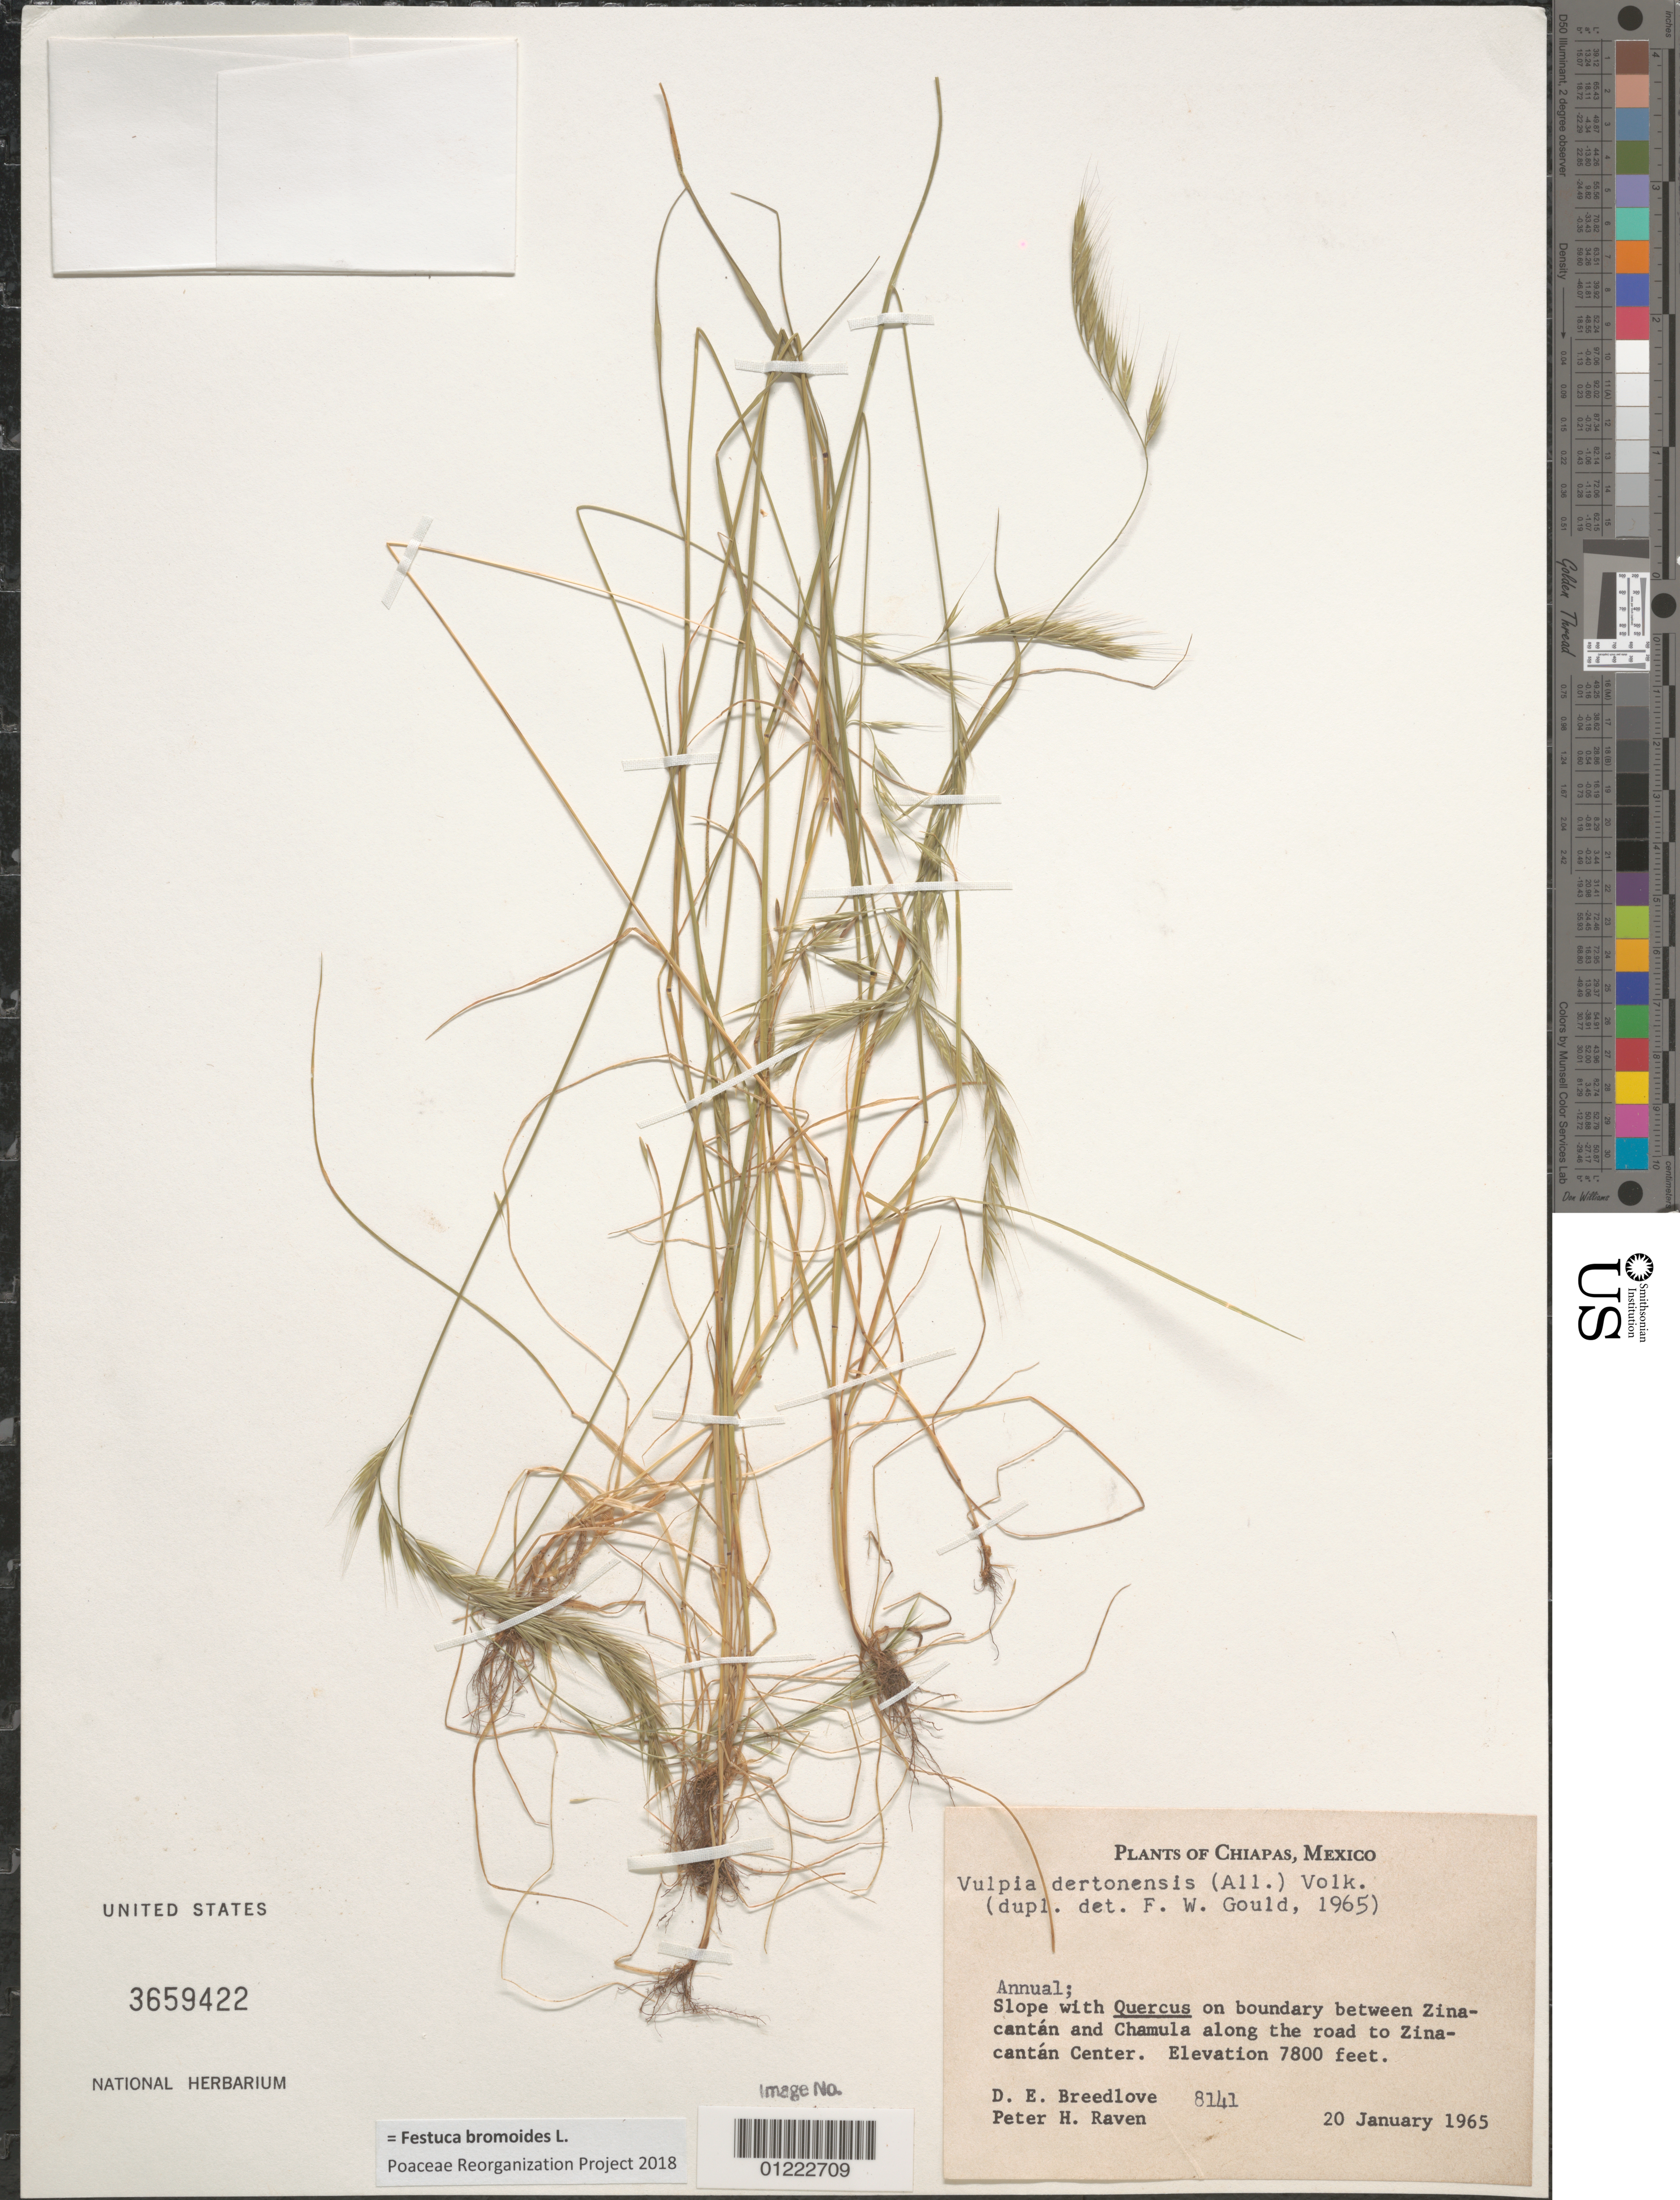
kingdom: Plantae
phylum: Tracheophyta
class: Liliopsida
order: Poales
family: Poaceae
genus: Festuca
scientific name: Festuca bromoides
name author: L.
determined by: Poaceae Reorganization Project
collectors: D. E. Breedlove & P. H. Raven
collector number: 8141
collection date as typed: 20 Jan 1965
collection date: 1965-01-20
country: Mexico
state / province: Chiapas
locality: On boundary between Zinacantán and Chamula along the road to Zinacantán Center.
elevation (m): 2377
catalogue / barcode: US 3659422